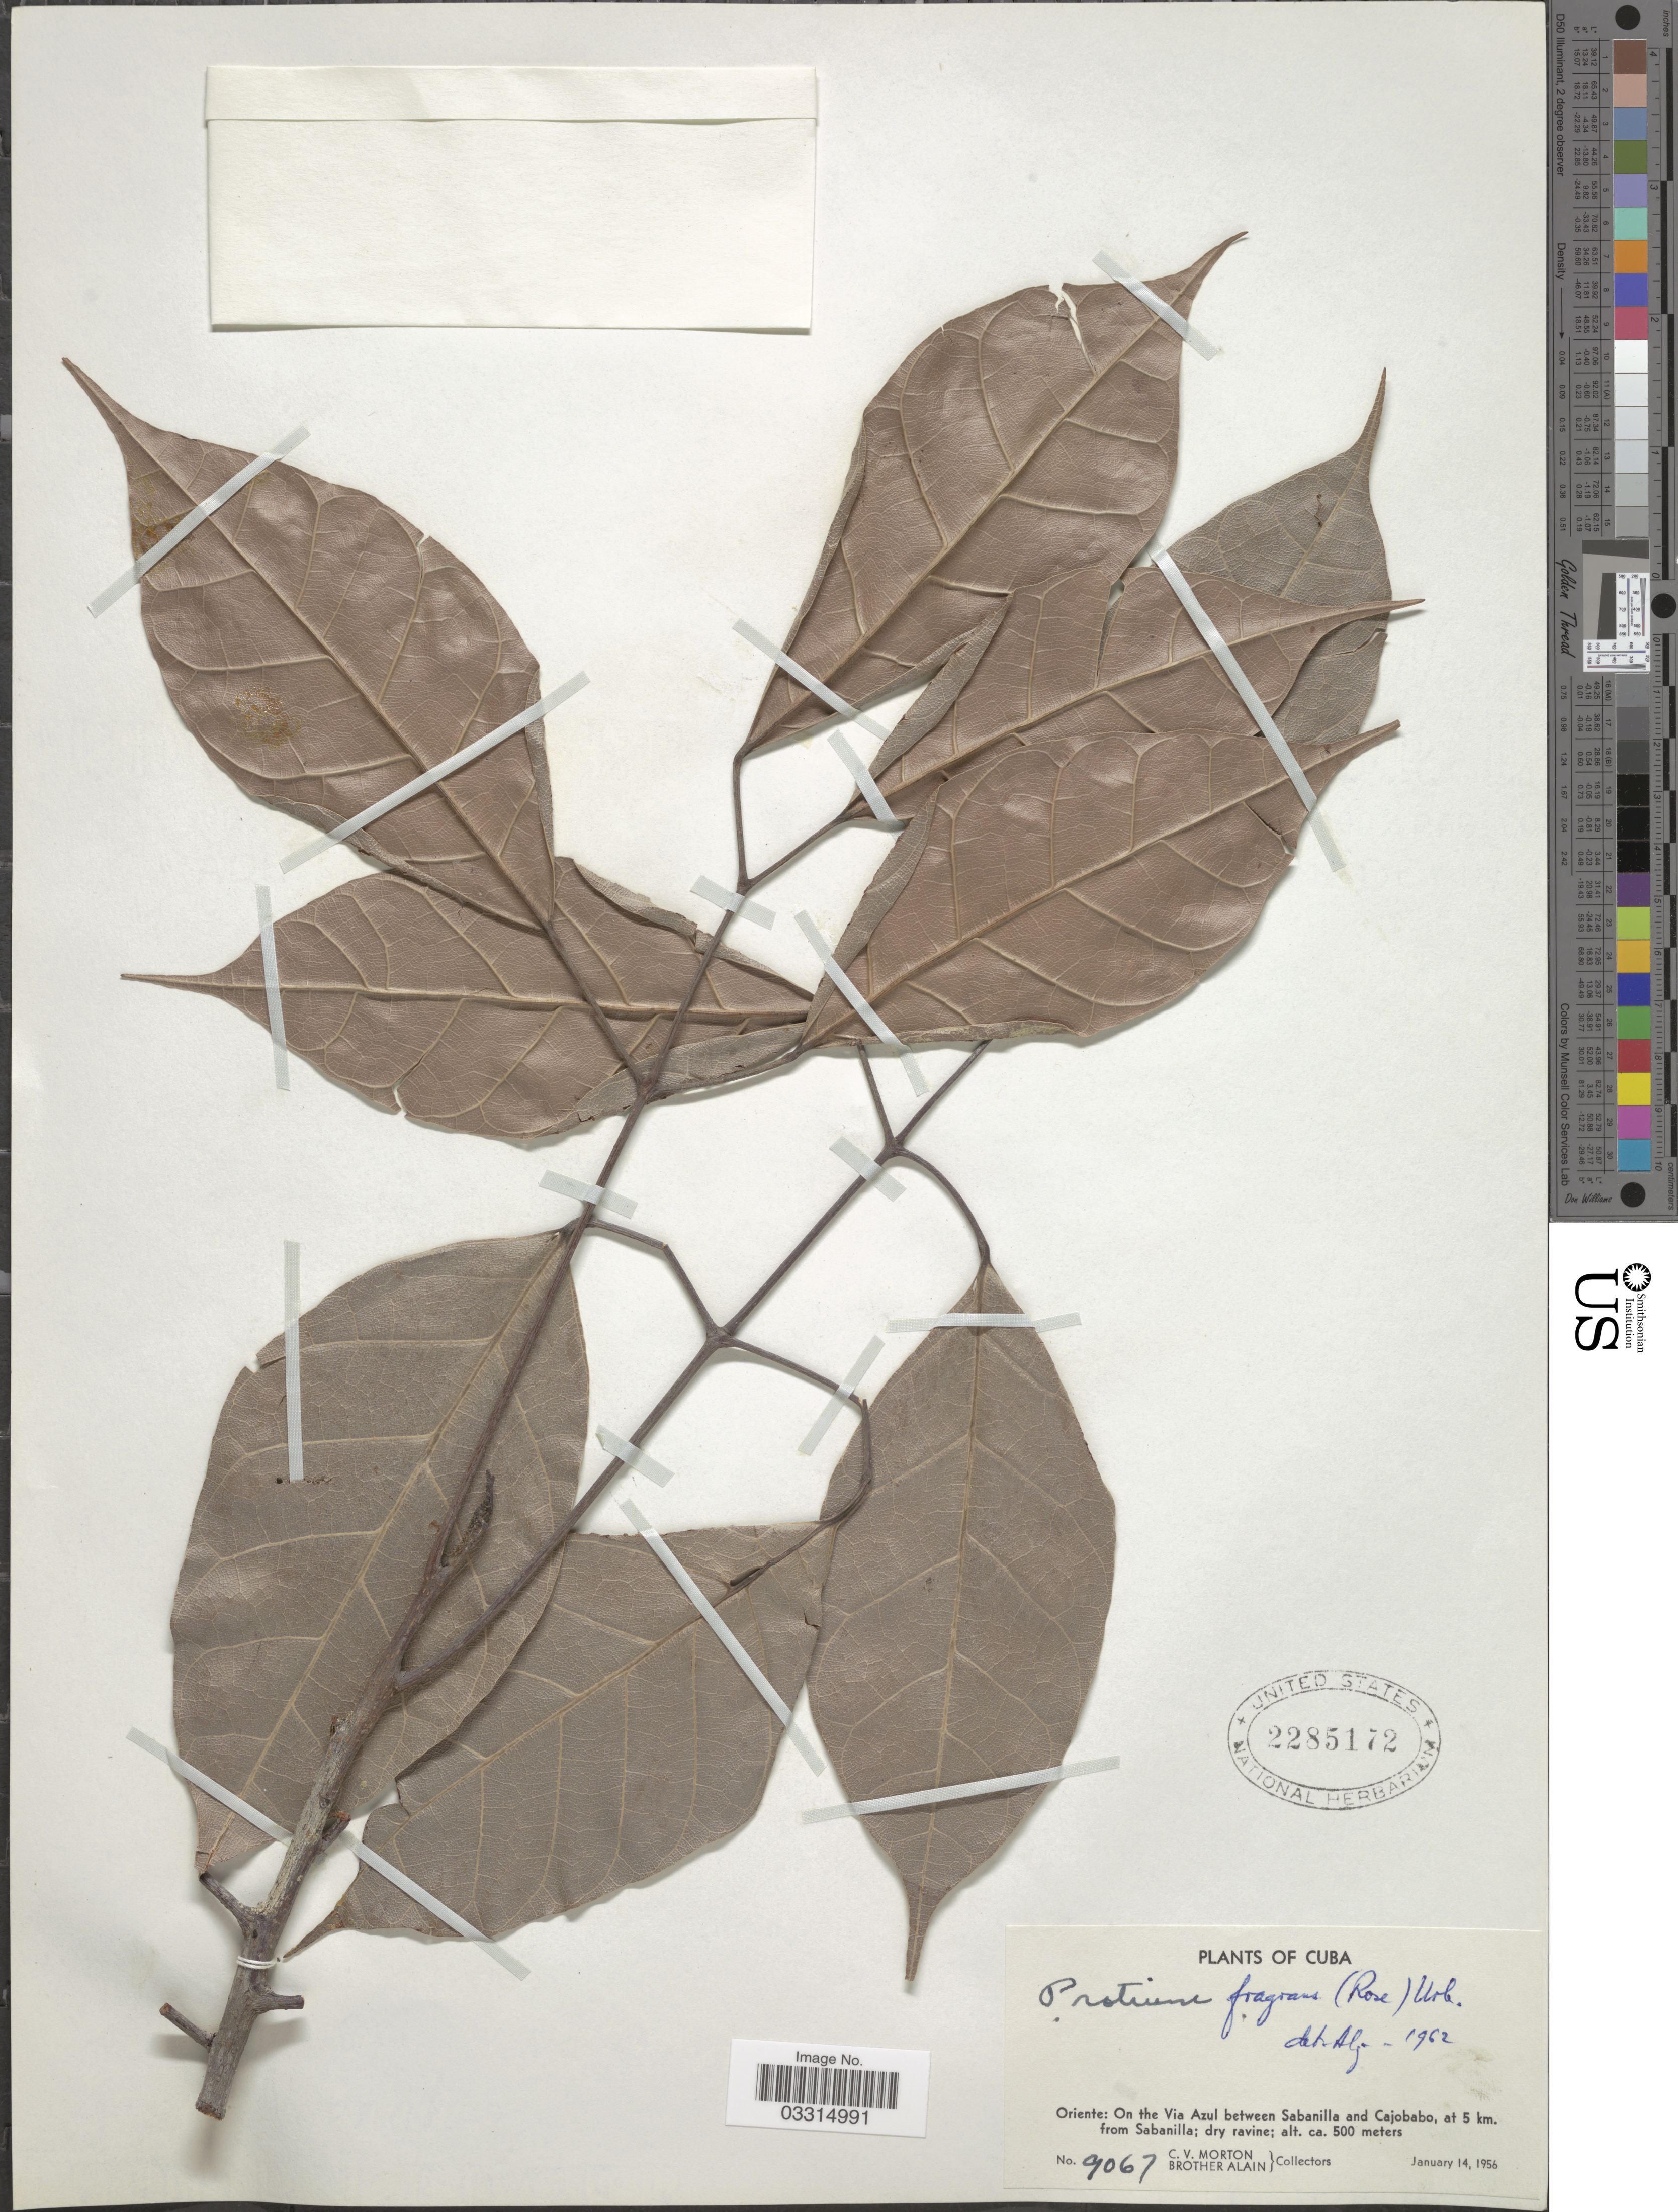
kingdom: Plantae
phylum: Tracheophyta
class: Magnoliopsida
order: Sapindales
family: Burseraceae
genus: Protium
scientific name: Protium fragrans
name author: (Rose) Urb.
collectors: C. V. Morton & Alain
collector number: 9067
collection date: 1956-01-14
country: Cuba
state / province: Oriente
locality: On the Via Azul between Sabanilla and Cajobabo, at 5 km. from Sabanilla.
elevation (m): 500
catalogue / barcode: US 2285172